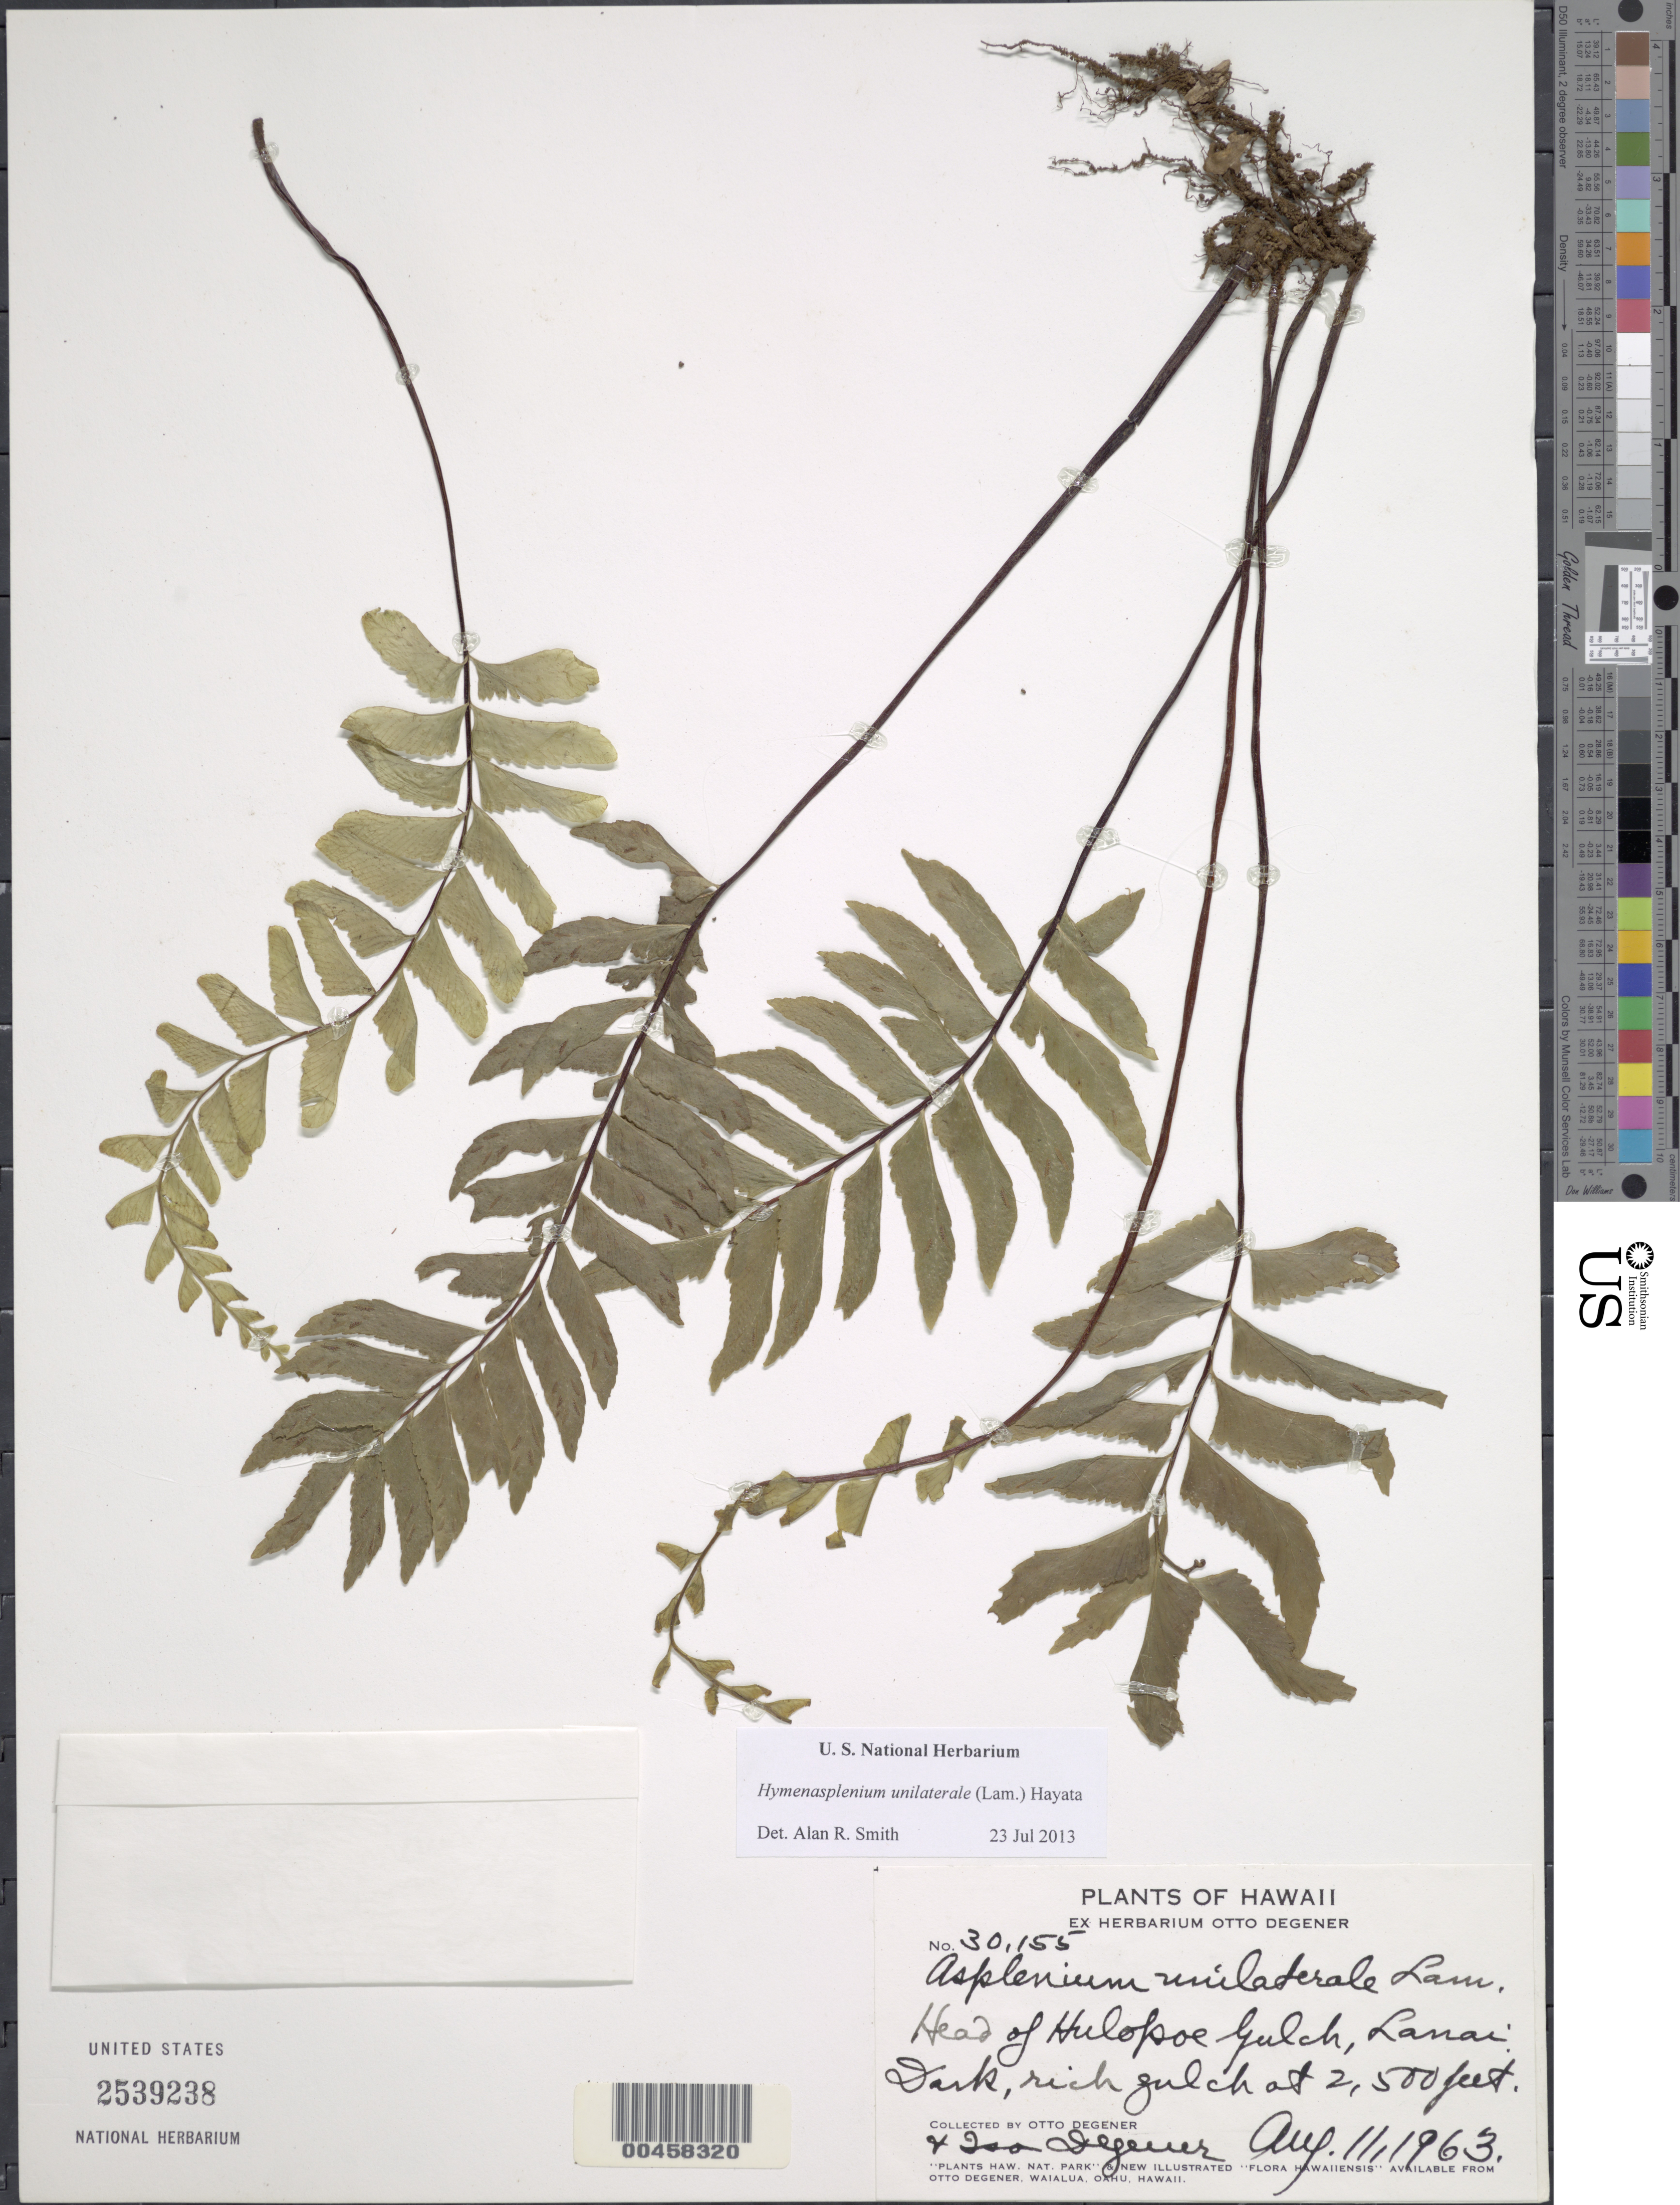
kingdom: Plantae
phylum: Tracheophyta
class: Polypodiopsida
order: Polypodiales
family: Aspleniaceae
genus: Hymenasplenium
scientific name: Hymenasplenium unilaterale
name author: (Lam.) Hayata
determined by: Smith, Alan R., (UC)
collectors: O. Degener & I. Degener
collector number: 30155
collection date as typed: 11 Aug 1963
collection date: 1963-08-11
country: United States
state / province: Hawaii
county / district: Maui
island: Lana'i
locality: Head of Hulpoe Gulch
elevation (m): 762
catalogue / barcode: US 2539238